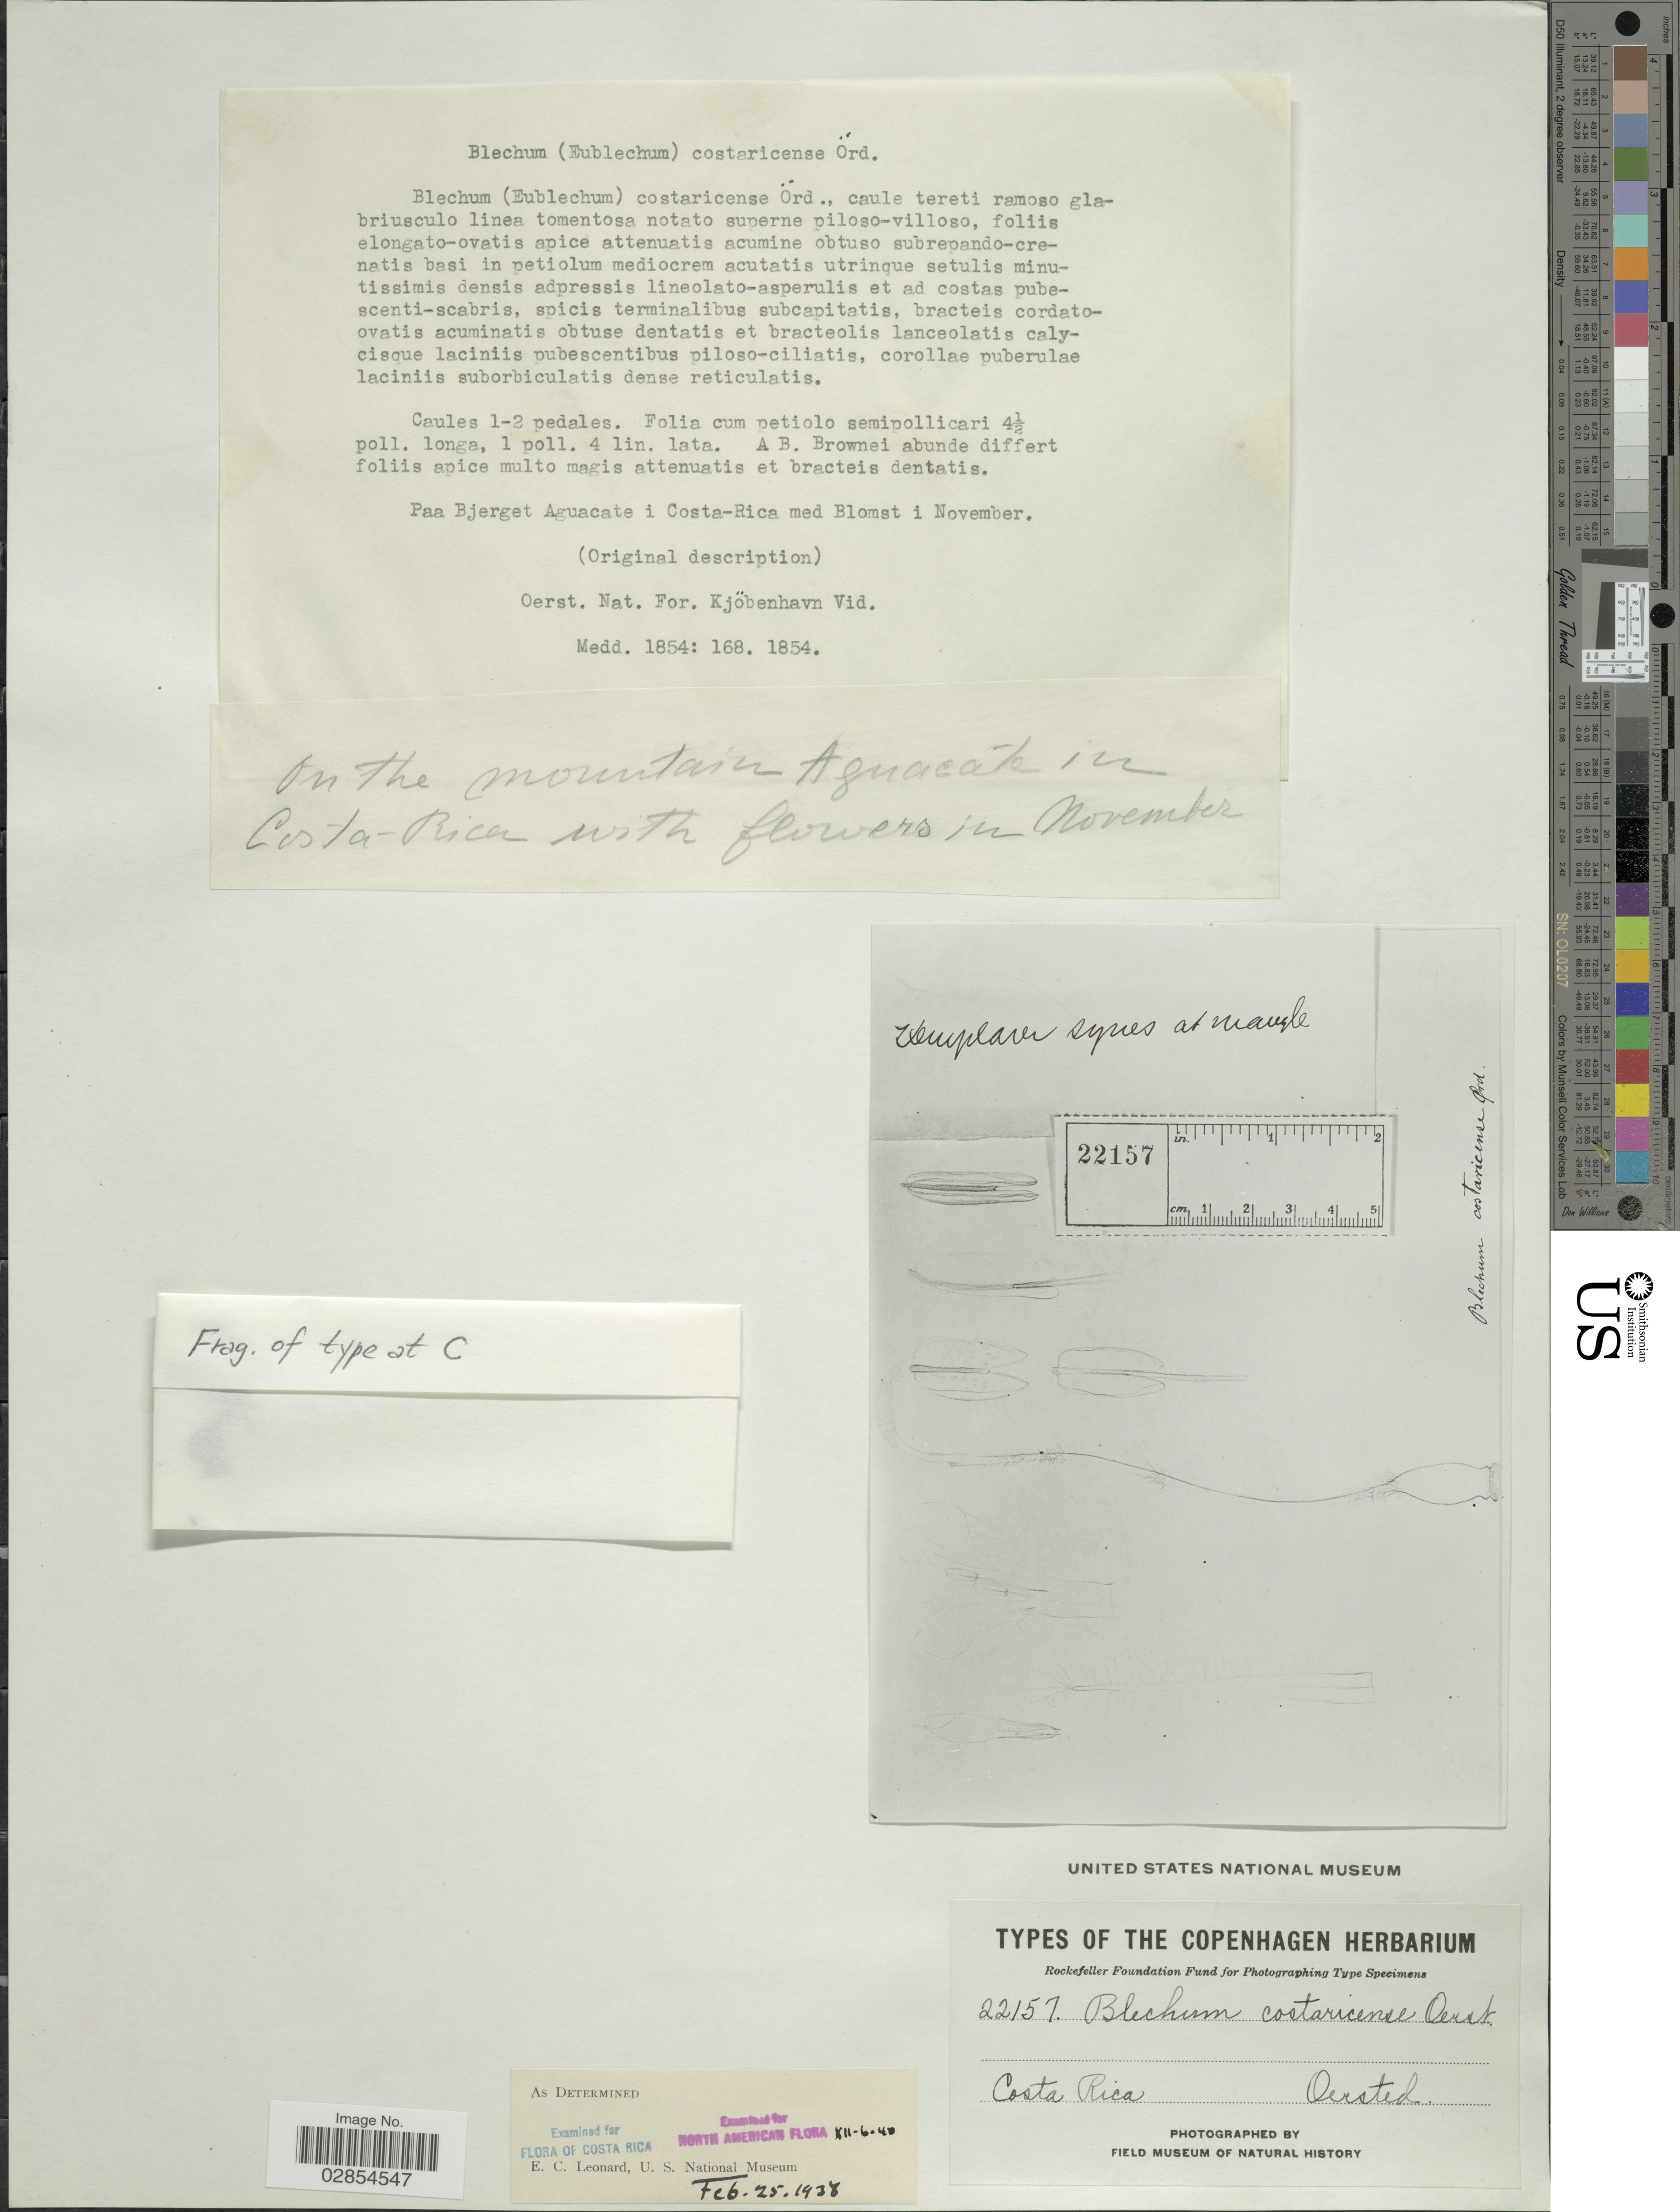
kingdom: Plantae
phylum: Tracheophyta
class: Magnoliopsida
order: Lamiales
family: Acanthaceae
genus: Blechum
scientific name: Blechum costaricense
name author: Oerst.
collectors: Oersted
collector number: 22157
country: Costa Rica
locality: On the mountain in Aguacate.